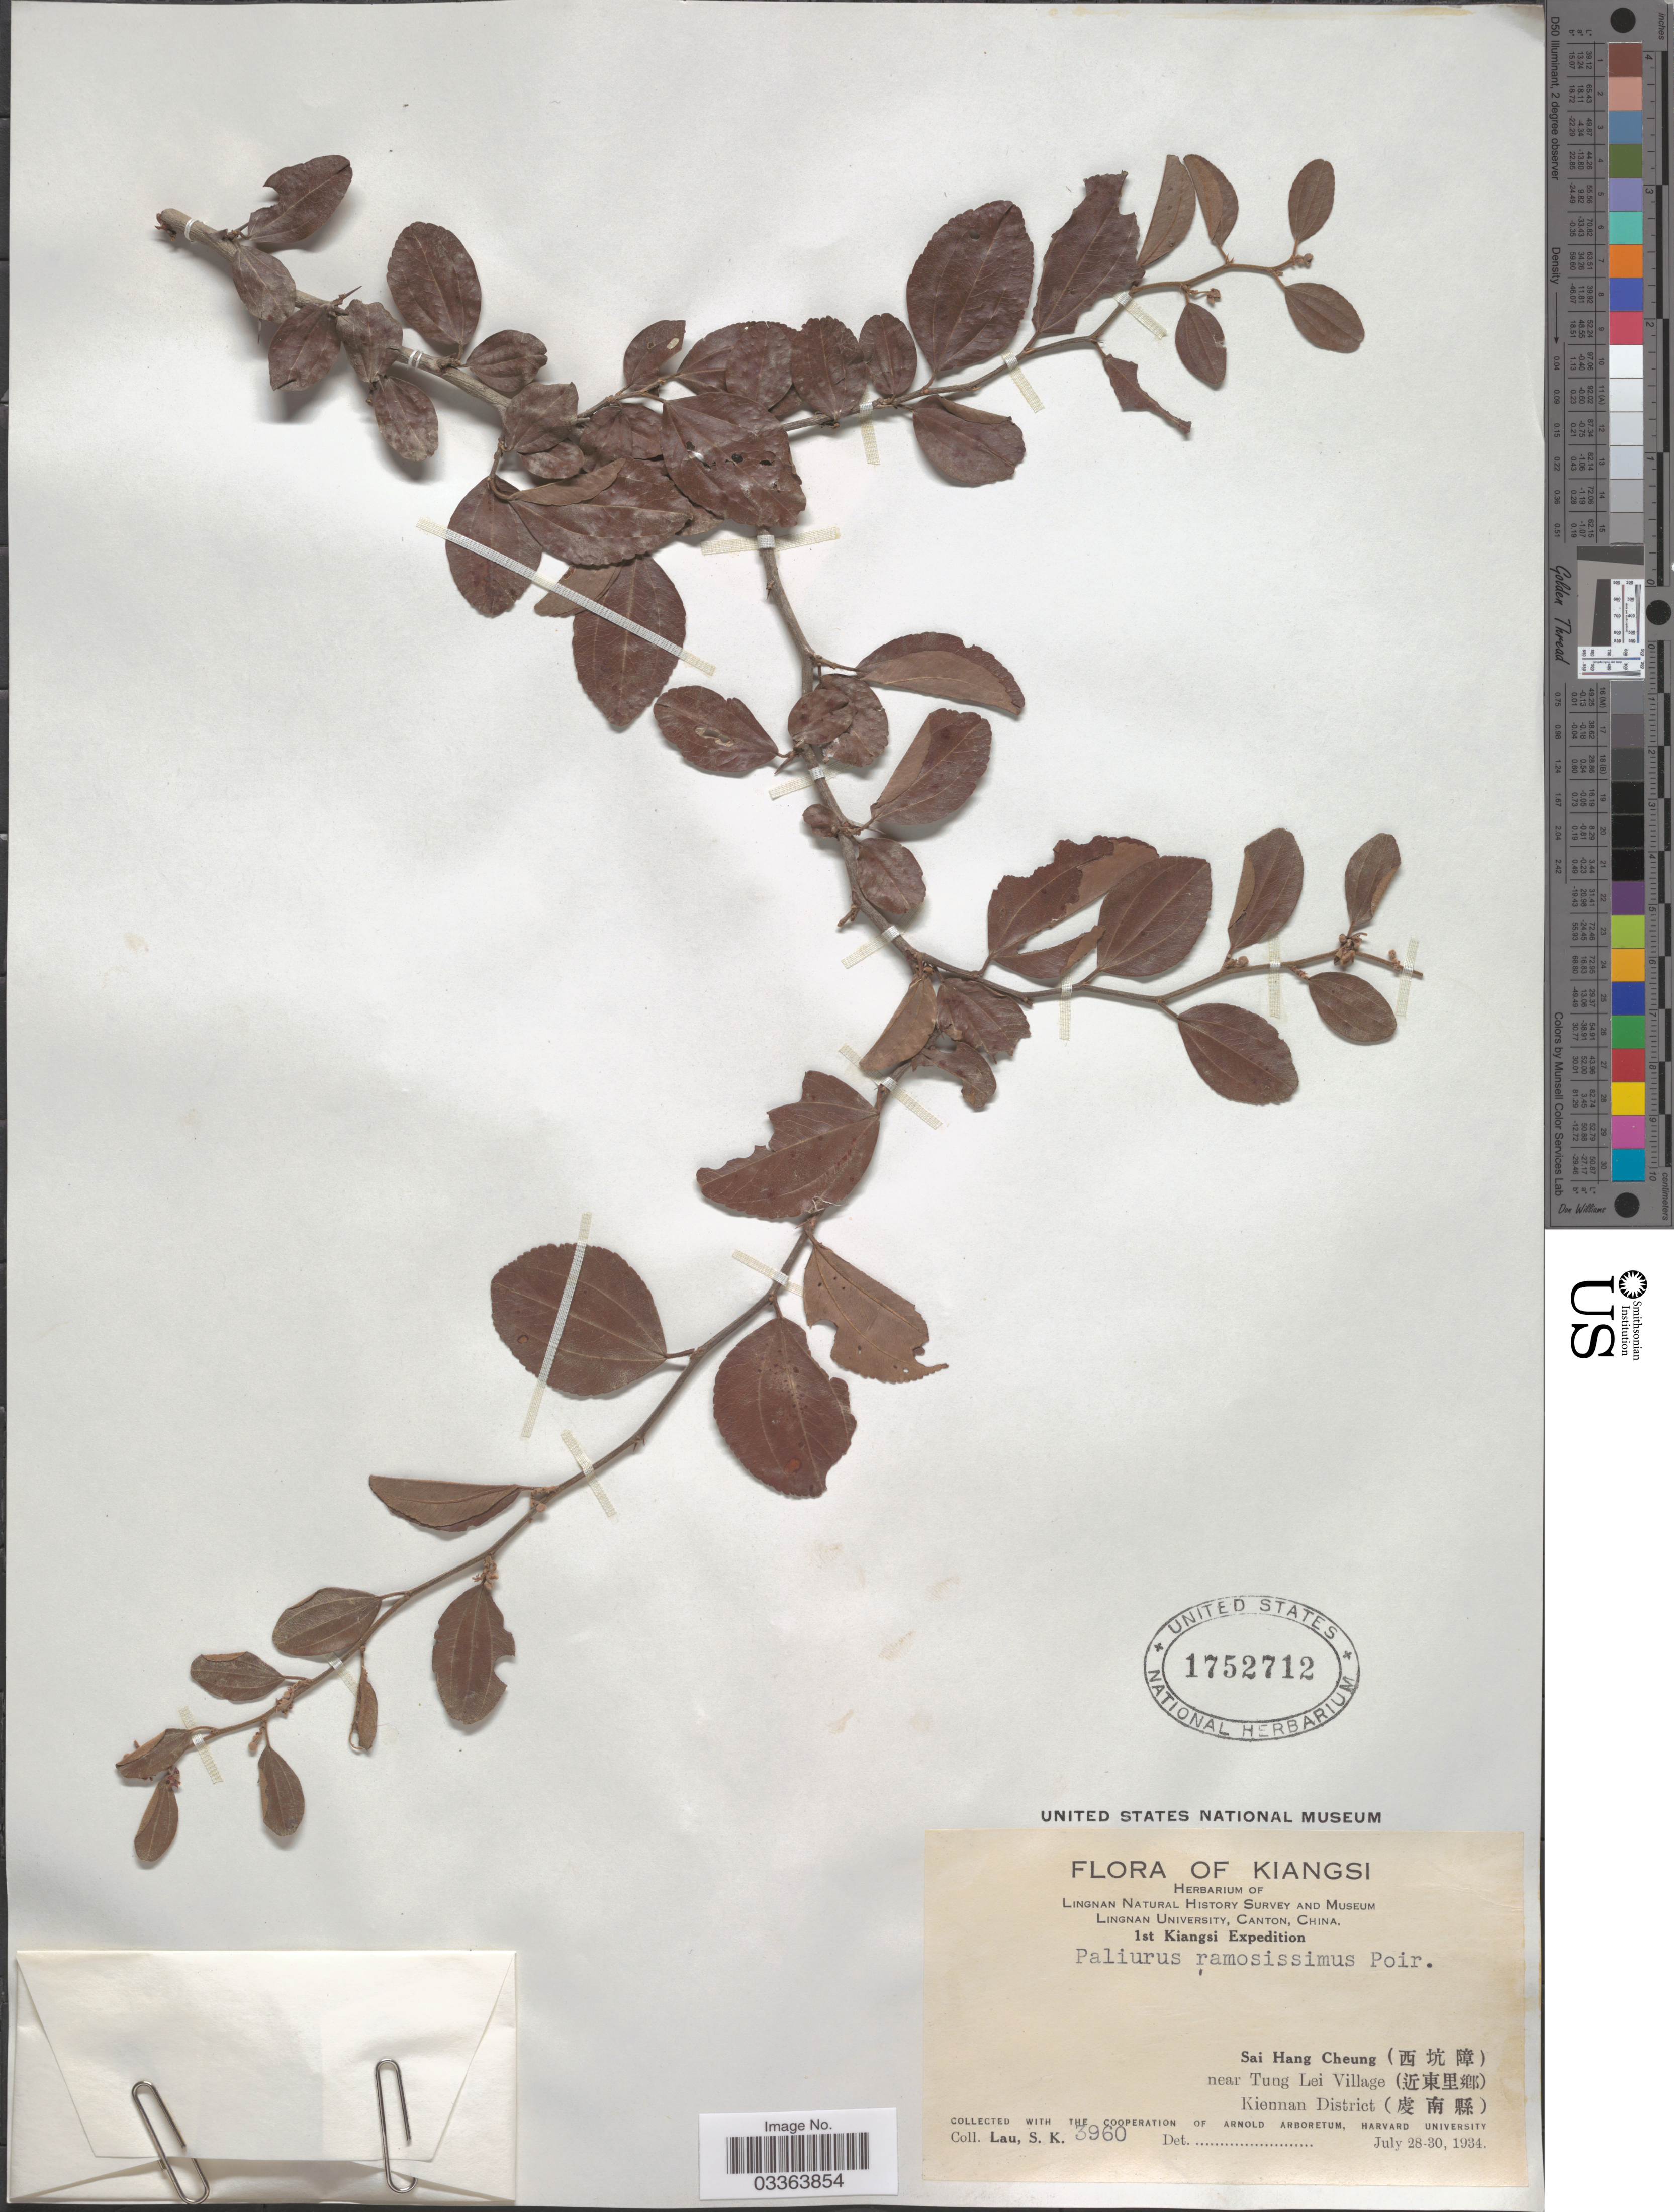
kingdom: Plantae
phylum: Tracheophyta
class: Magnoliopsida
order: Rosales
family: Rhamnaceae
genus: Paliurus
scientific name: Paliurus ramosissimus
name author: (Lour.) Poir.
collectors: S. K. Lau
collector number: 3960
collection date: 1934-07-28/1934-07-30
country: China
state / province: Jiangxi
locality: Kiangsi. Sai Hang Cheung (X) near Tung Lei Village (X). Kiennan District (X).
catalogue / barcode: US 1752712